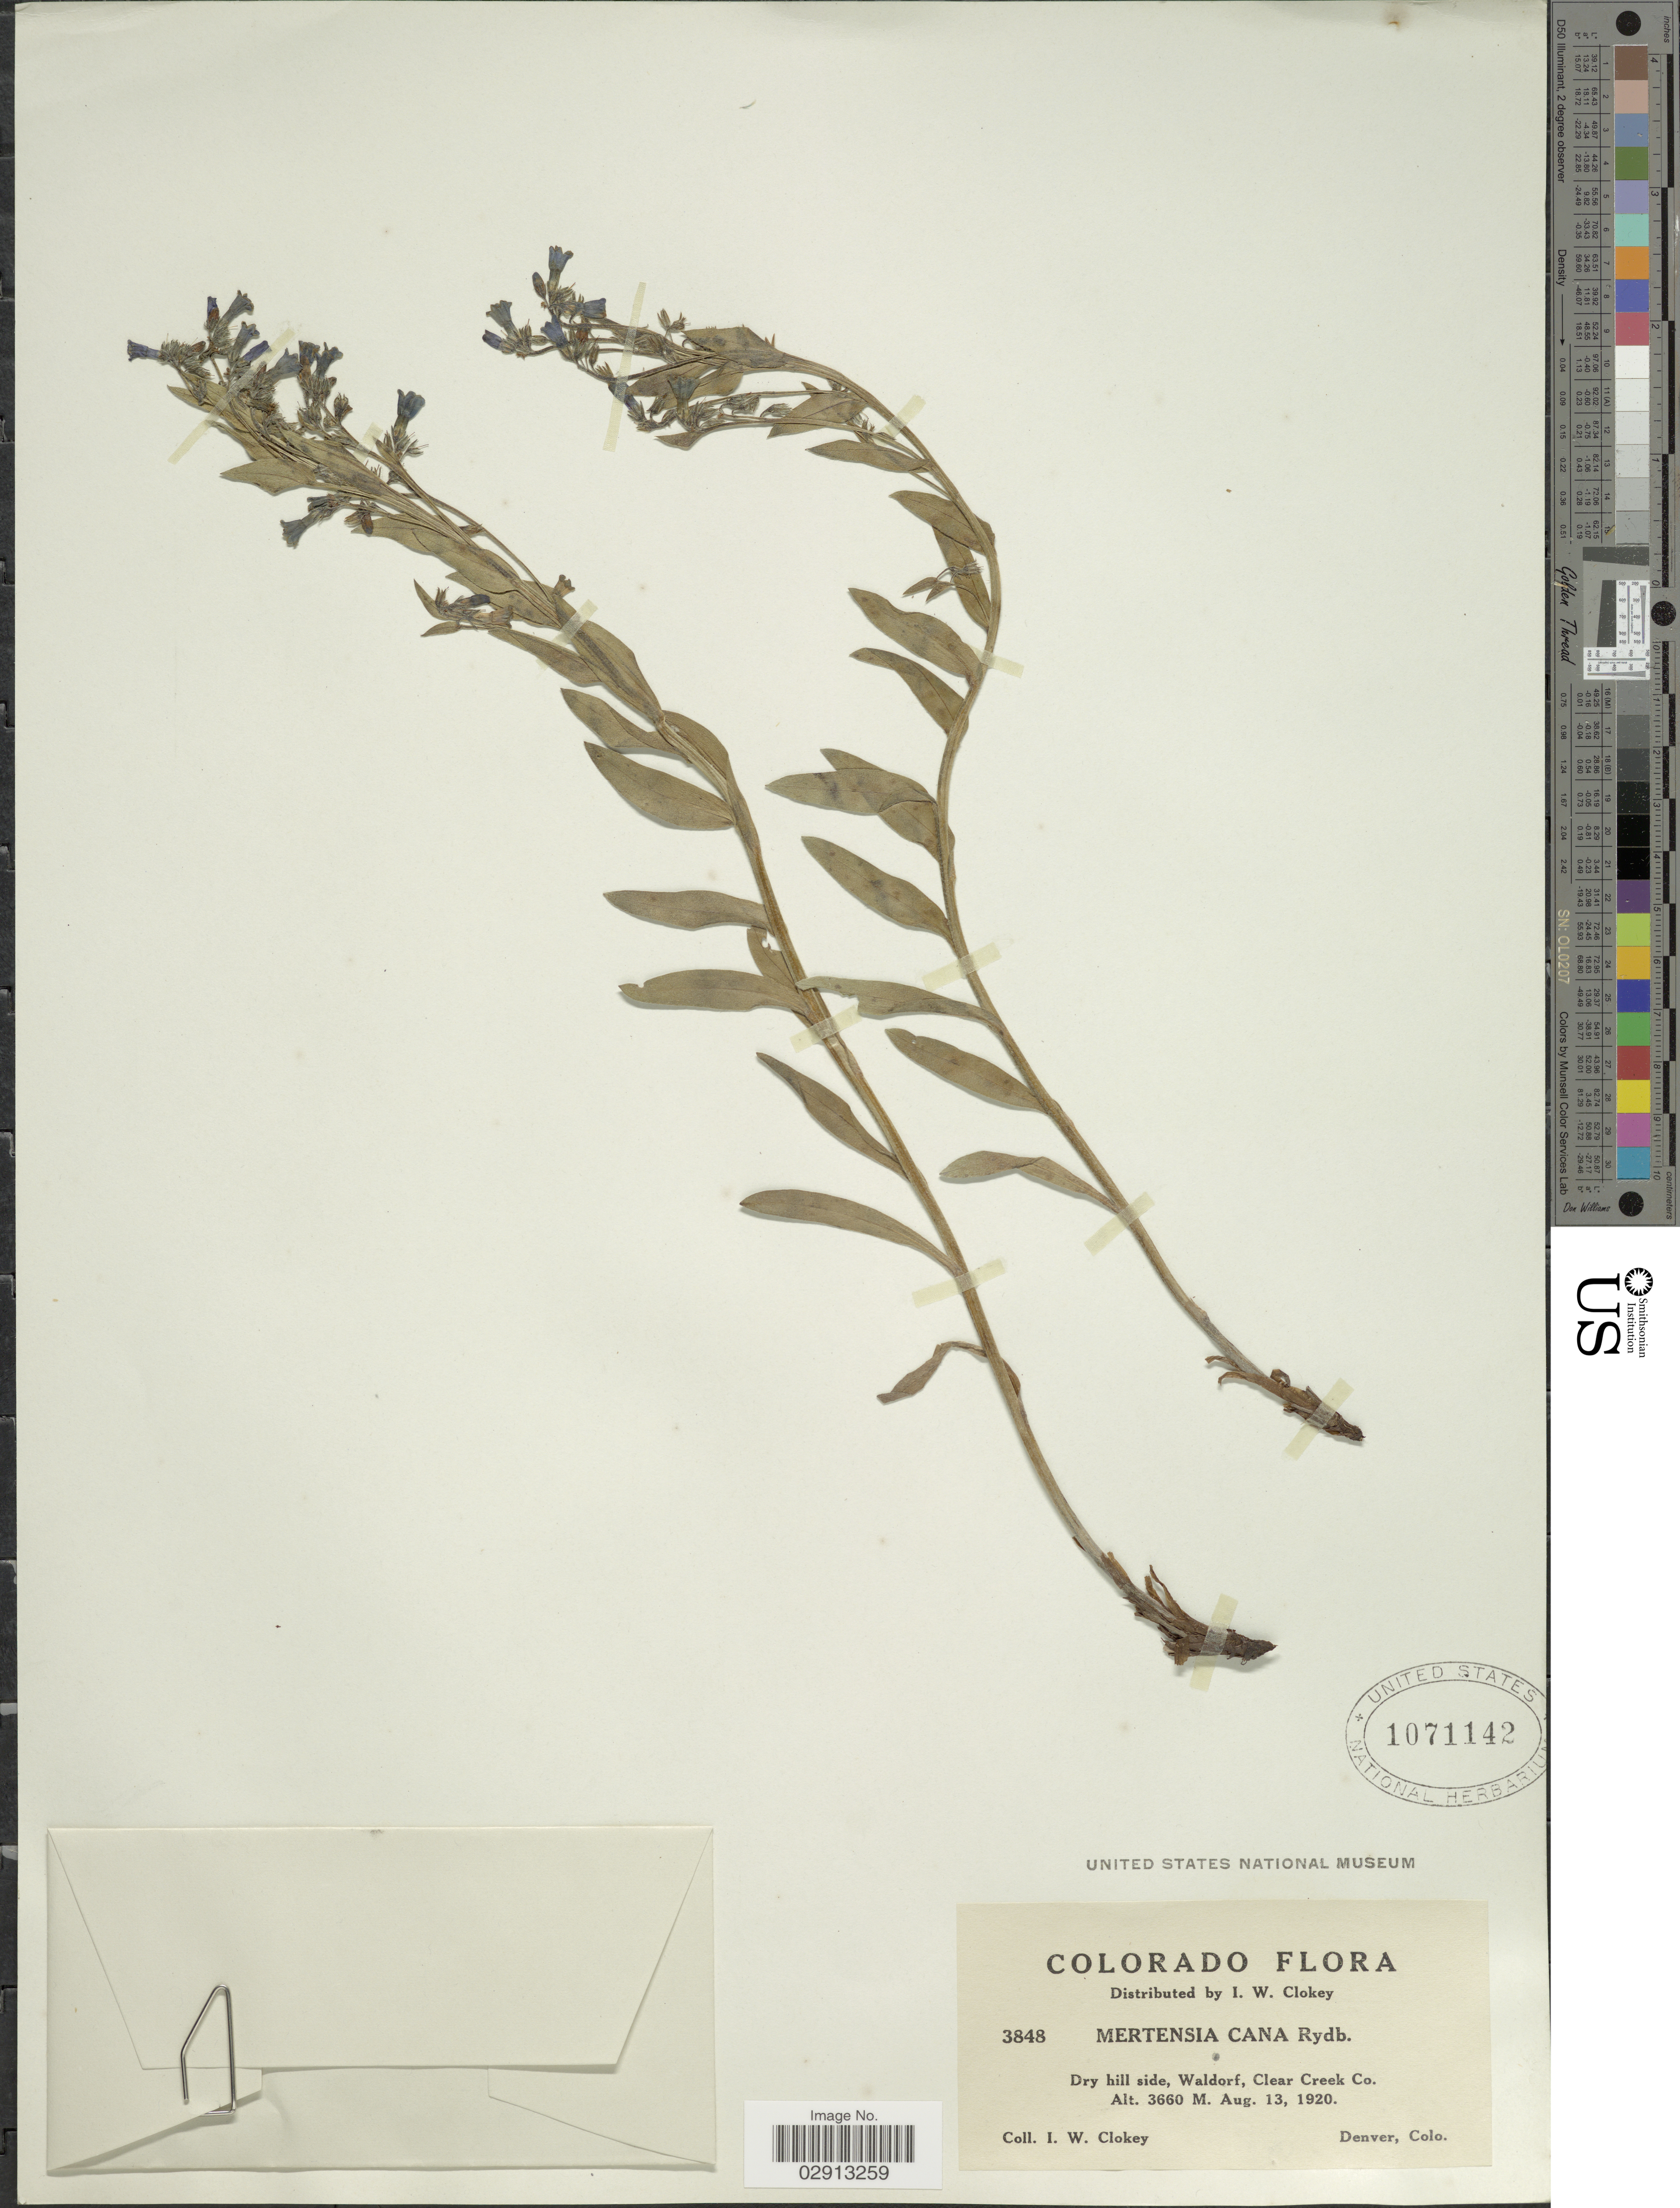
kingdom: Plantae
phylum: Tracheophyta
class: Magnoliopsida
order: Boraginales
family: Boraginaceae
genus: Mertensia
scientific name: Mertensia viridis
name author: (A. Nelson) A. Nelson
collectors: I. W. Clokey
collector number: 3848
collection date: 1920-08-13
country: United States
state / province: Colorado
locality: Dry hill side, Waldorf, Clear Creek Co.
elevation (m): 3660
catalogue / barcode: US 1071142